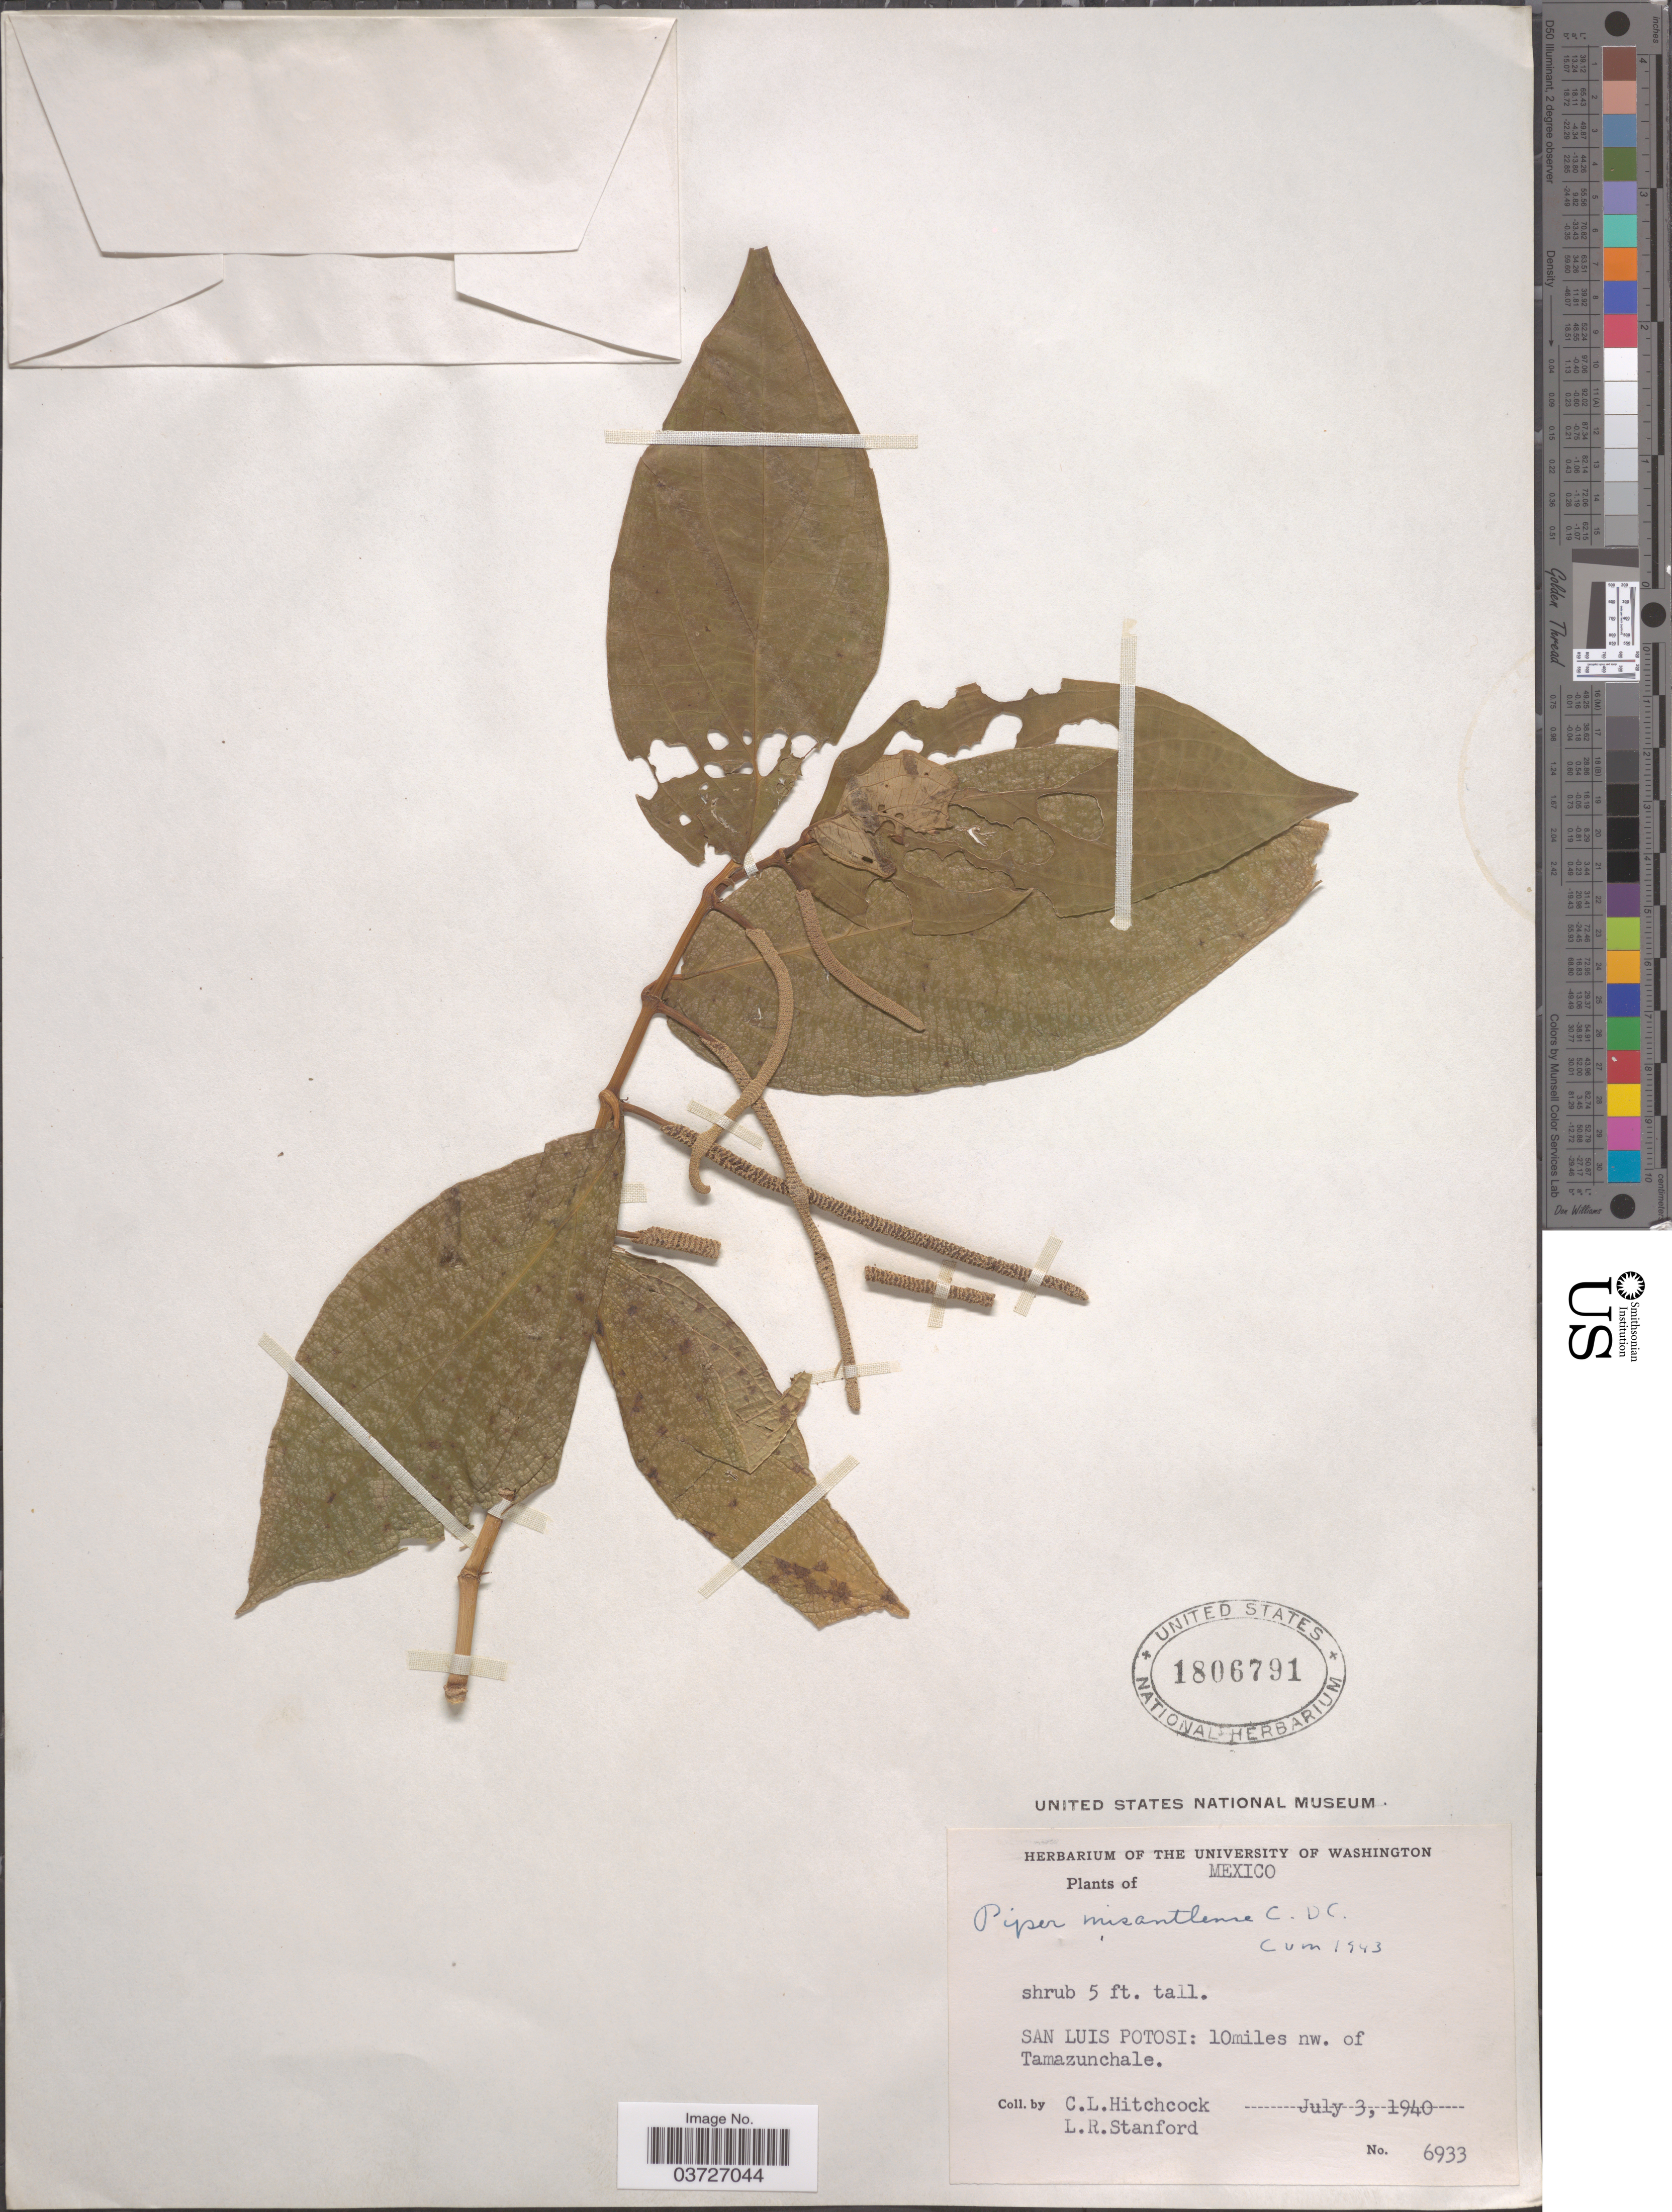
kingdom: Plantae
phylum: Tracheophyta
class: Magnoliopsida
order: Piperales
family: Piperaceae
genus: Piper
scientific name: Piper misantlense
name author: C. DC.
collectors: C. L. Hitchcock & L. R. Stanford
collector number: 6933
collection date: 1940-07-03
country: Mexico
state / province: San Luis Potosí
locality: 10miles nw. of Tamazunchale.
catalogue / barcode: US 1806791